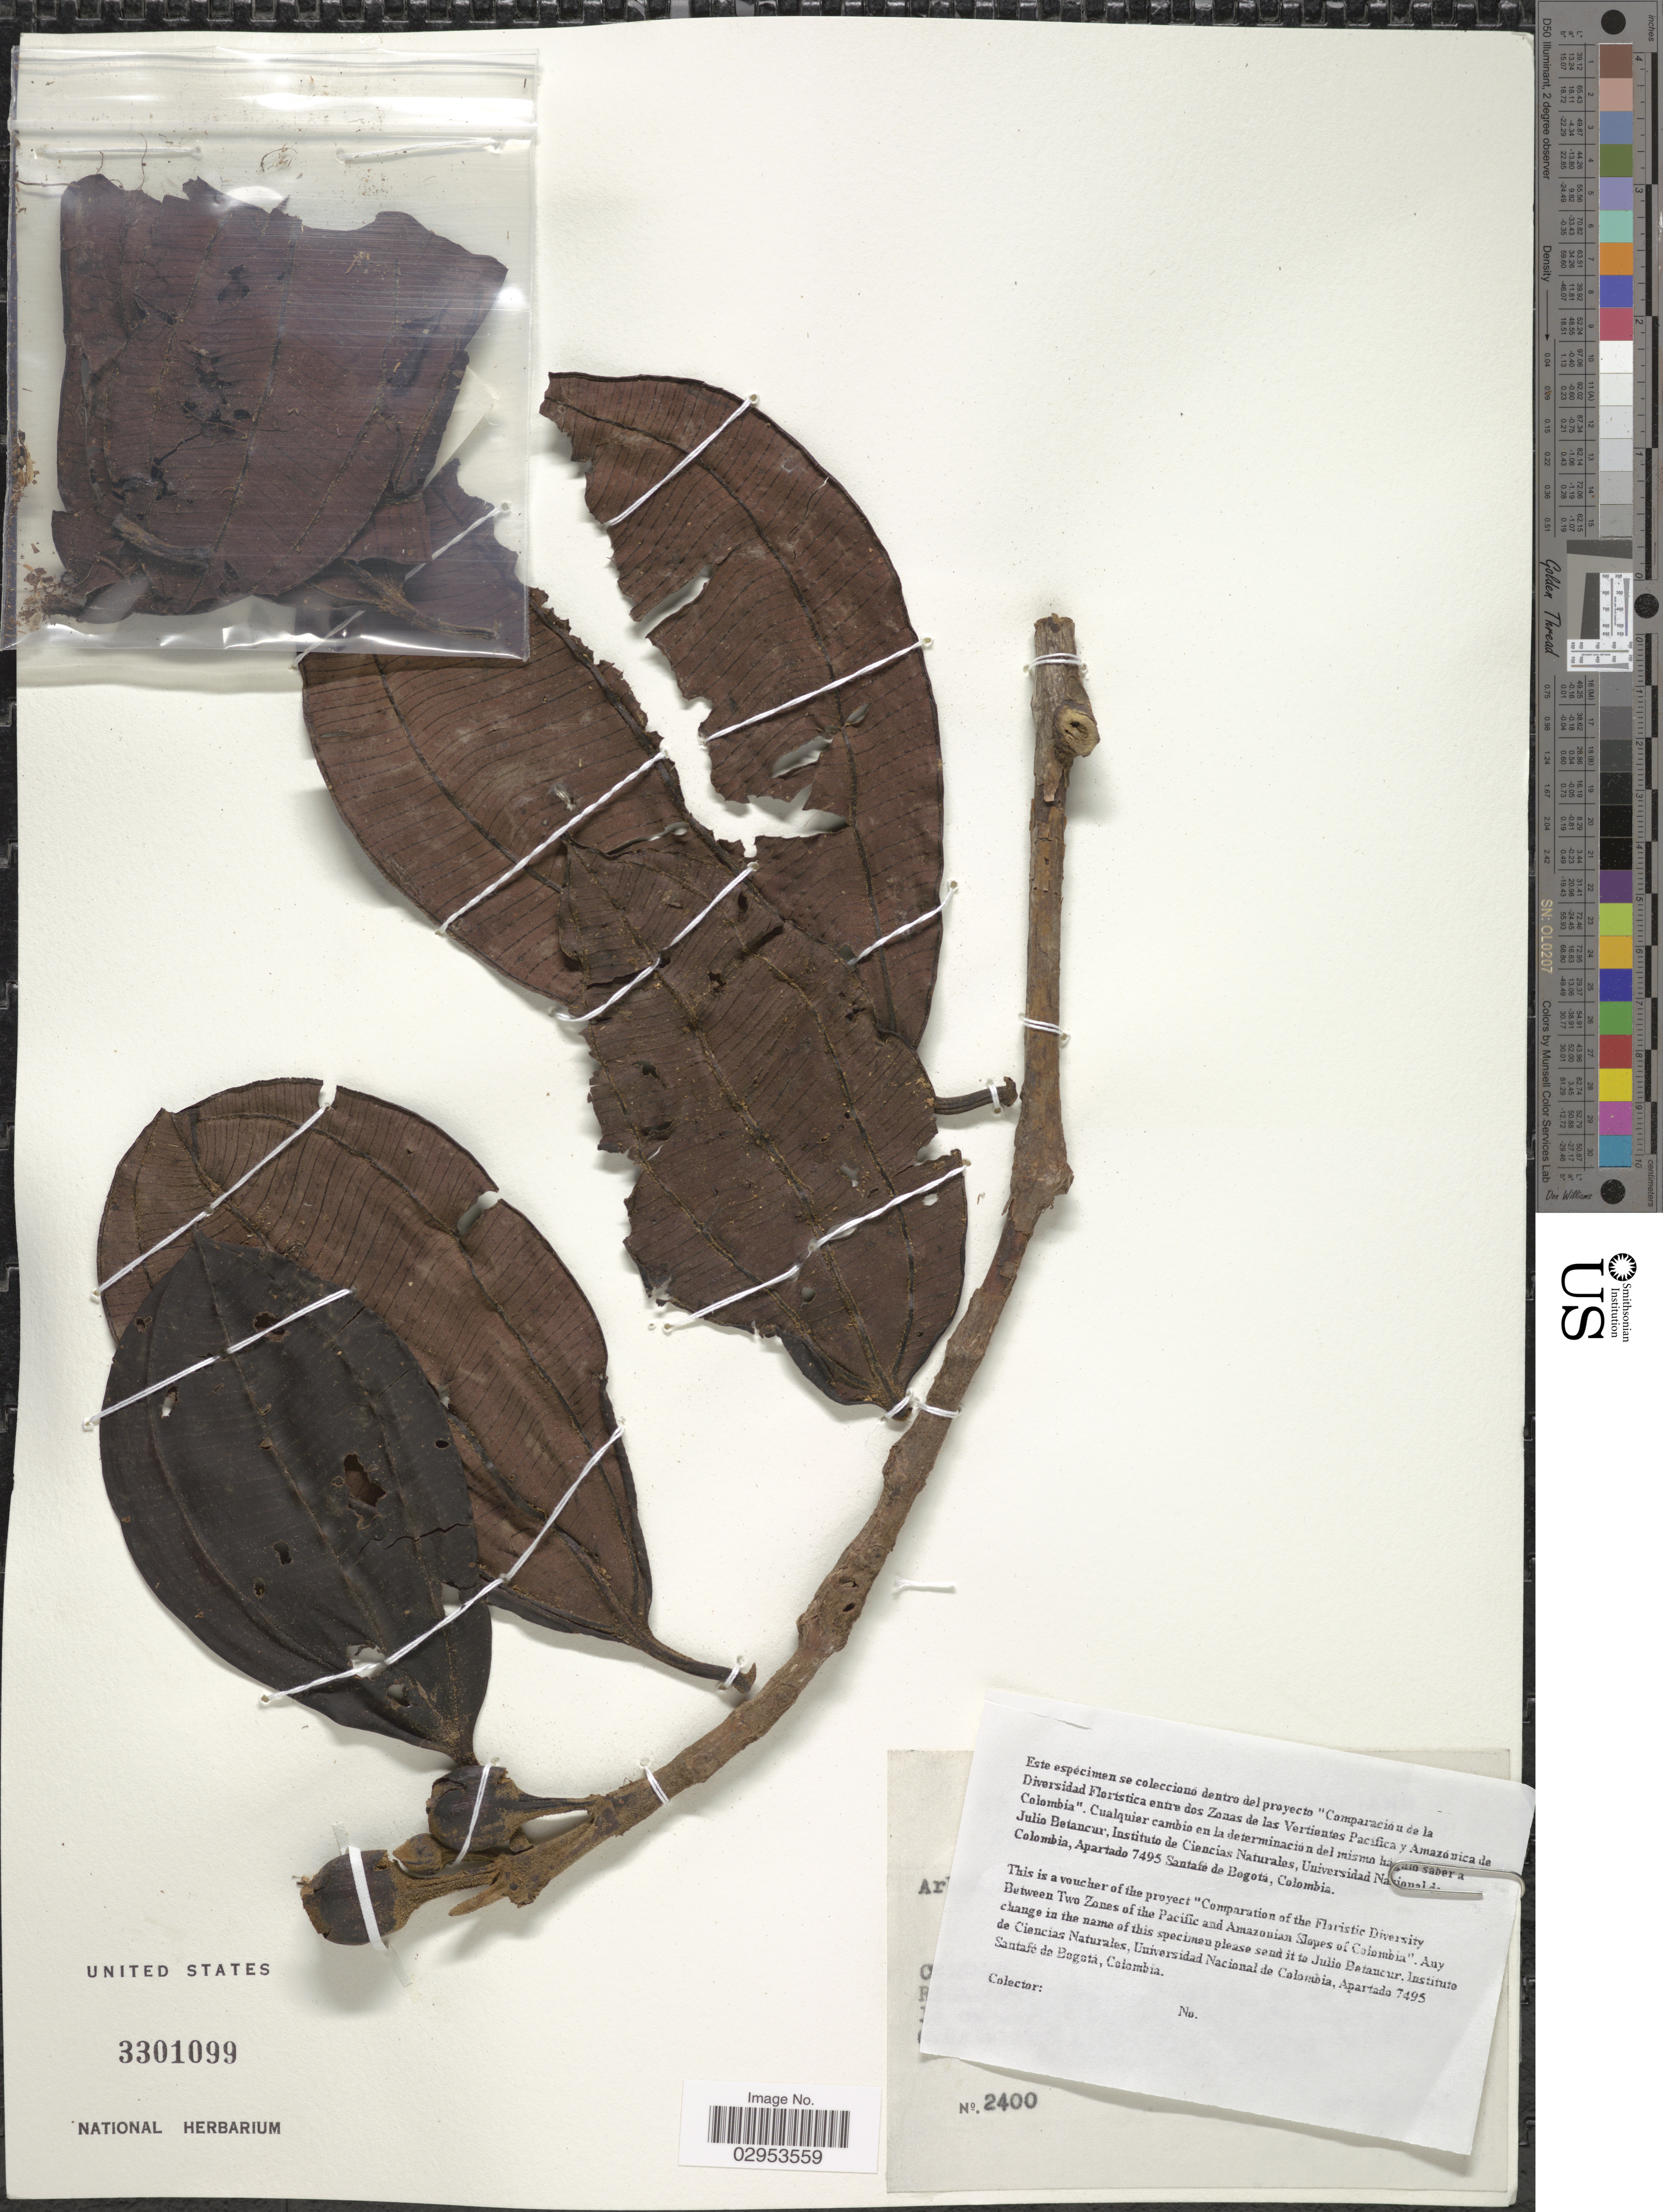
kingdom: Plantae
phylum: Tracheophyta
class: Magnoliopsida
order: Myrtales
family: Melastomataceae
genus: Blakea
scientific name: Blakea sp.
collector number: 2400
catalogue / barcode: US 3301099